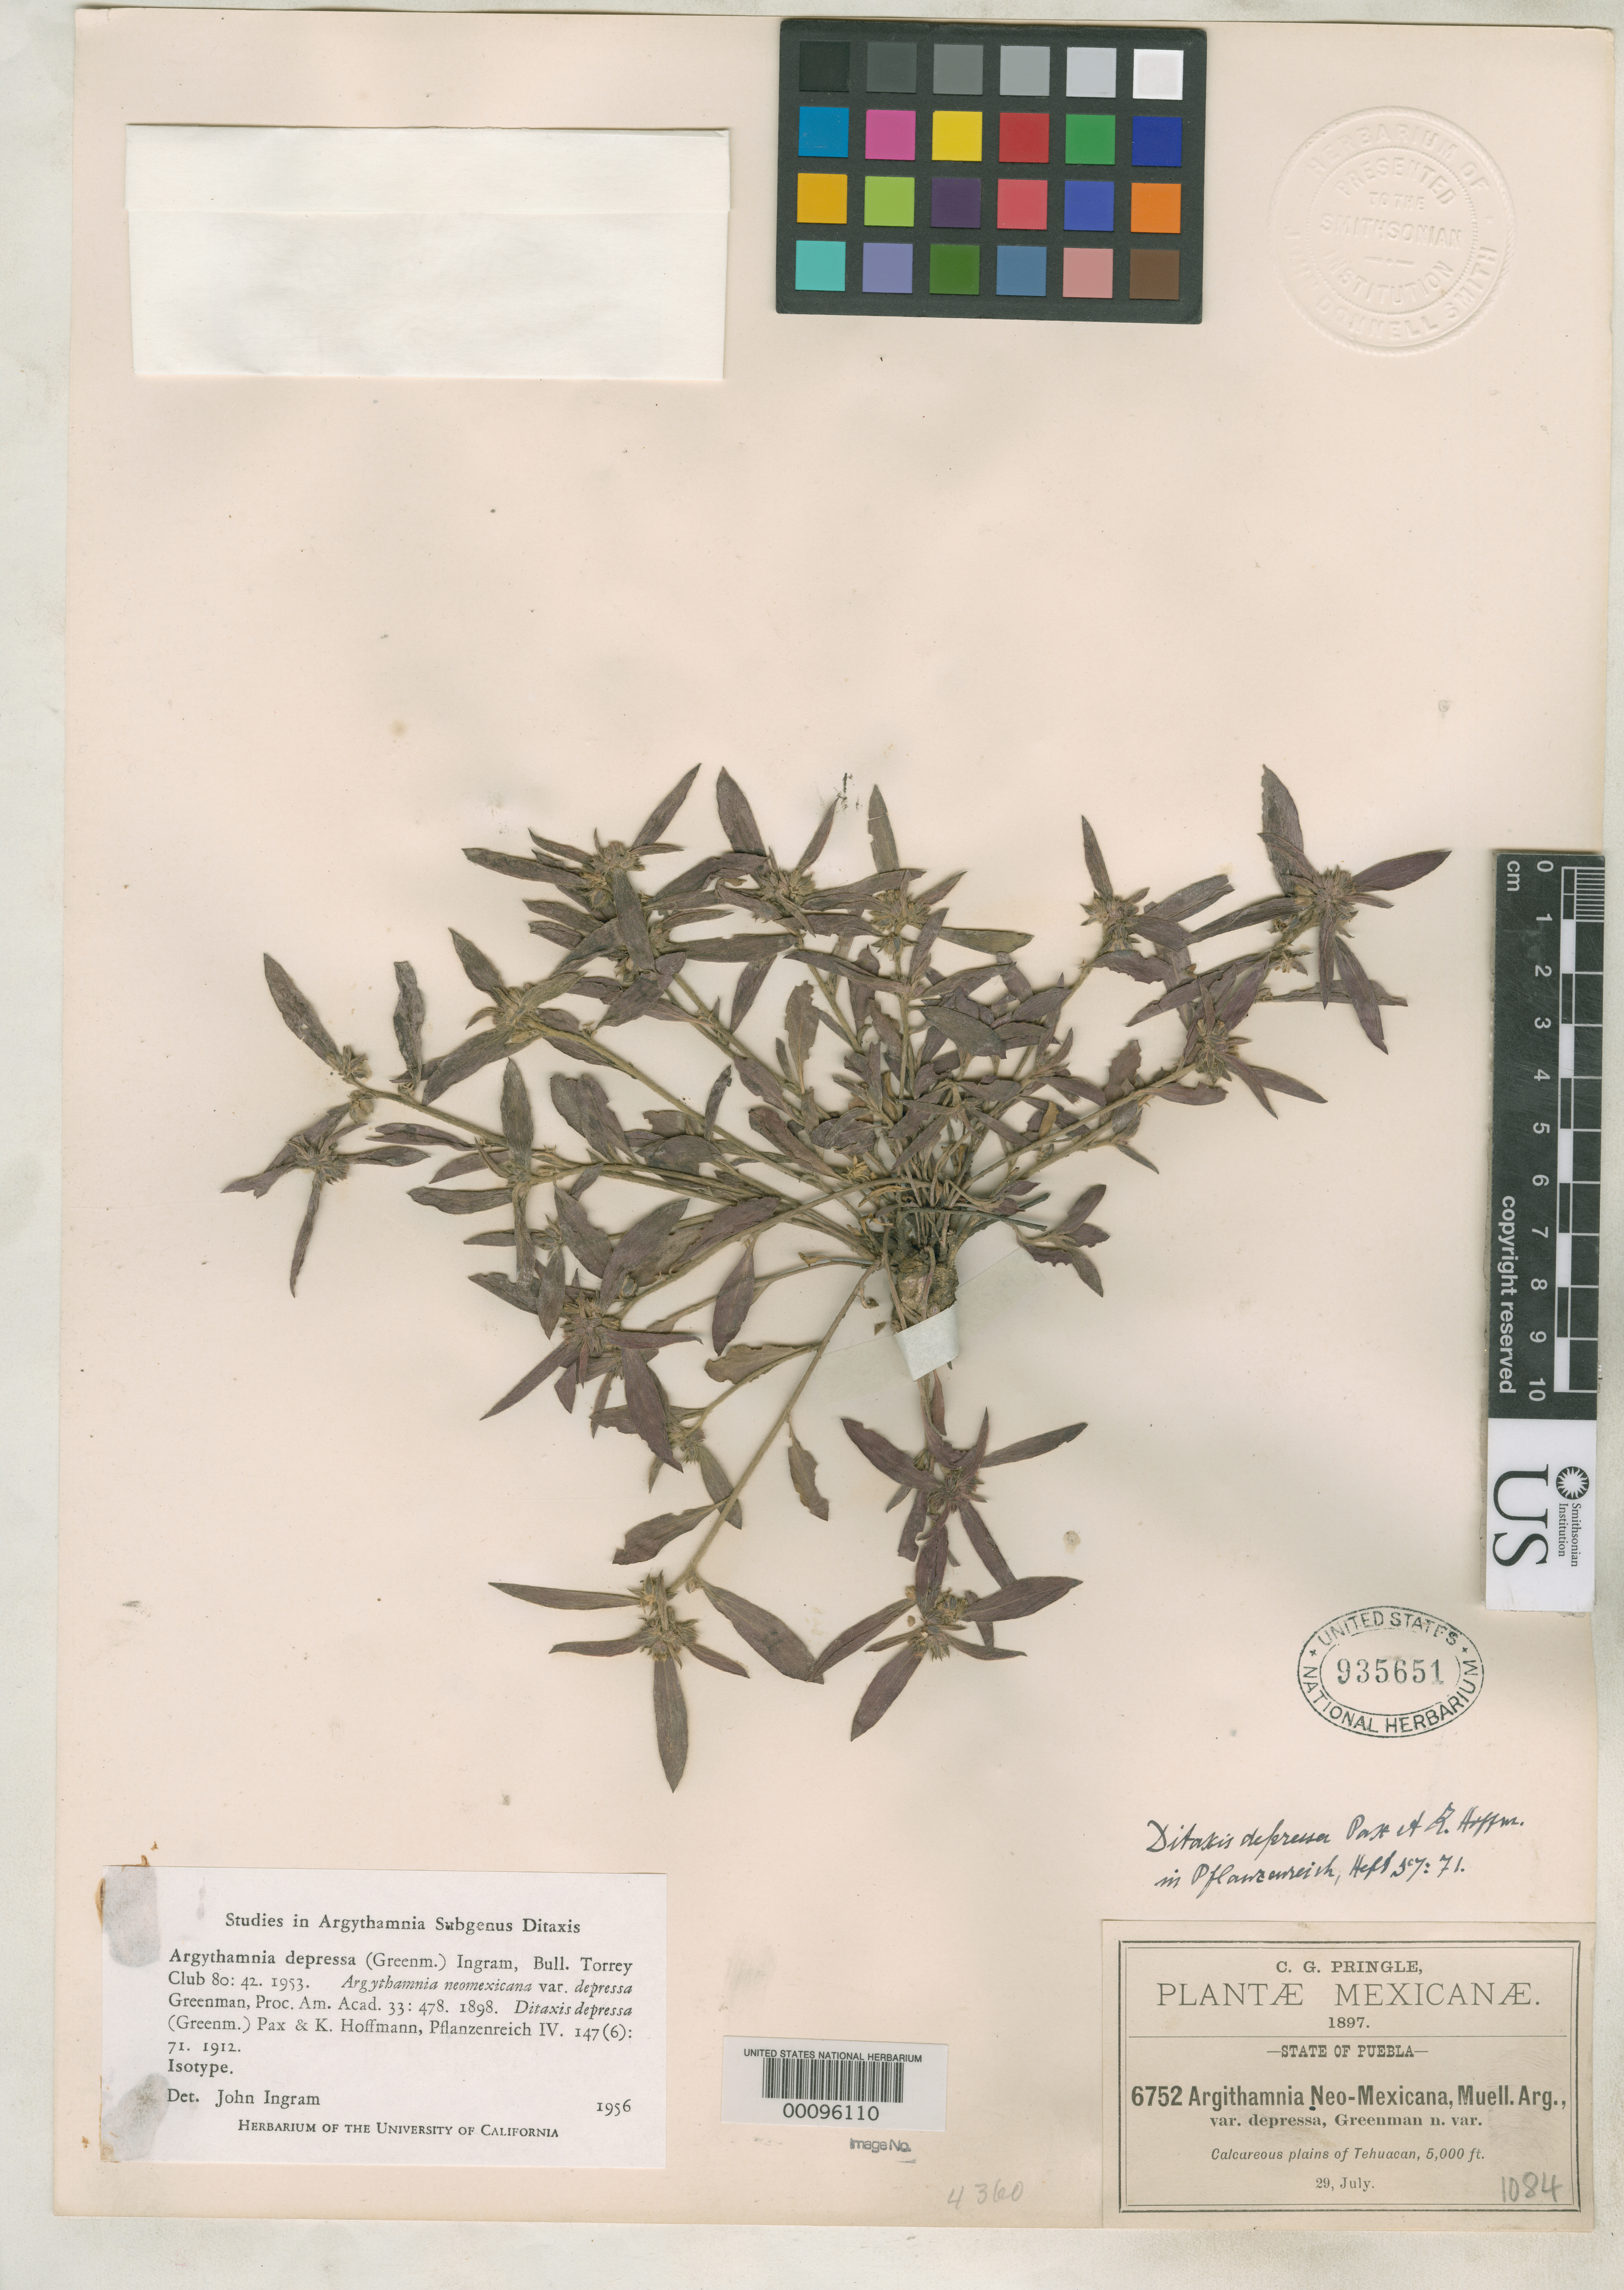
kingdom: Plantae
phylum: Tracheophyta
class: Magnoliopsida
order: Malpighiales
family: Euphorbiaceae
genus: Argythamnia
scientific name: Argythamnia neomexicana var. depressa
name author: Greenm.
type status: Isotype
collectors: C. G. Pringle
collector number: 6752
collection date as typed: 29 Jul 1897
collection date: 1897-07-29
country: Mexico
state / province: Puebla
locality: Plains of Tehuacan.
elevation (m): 1524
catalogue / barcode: US 935651